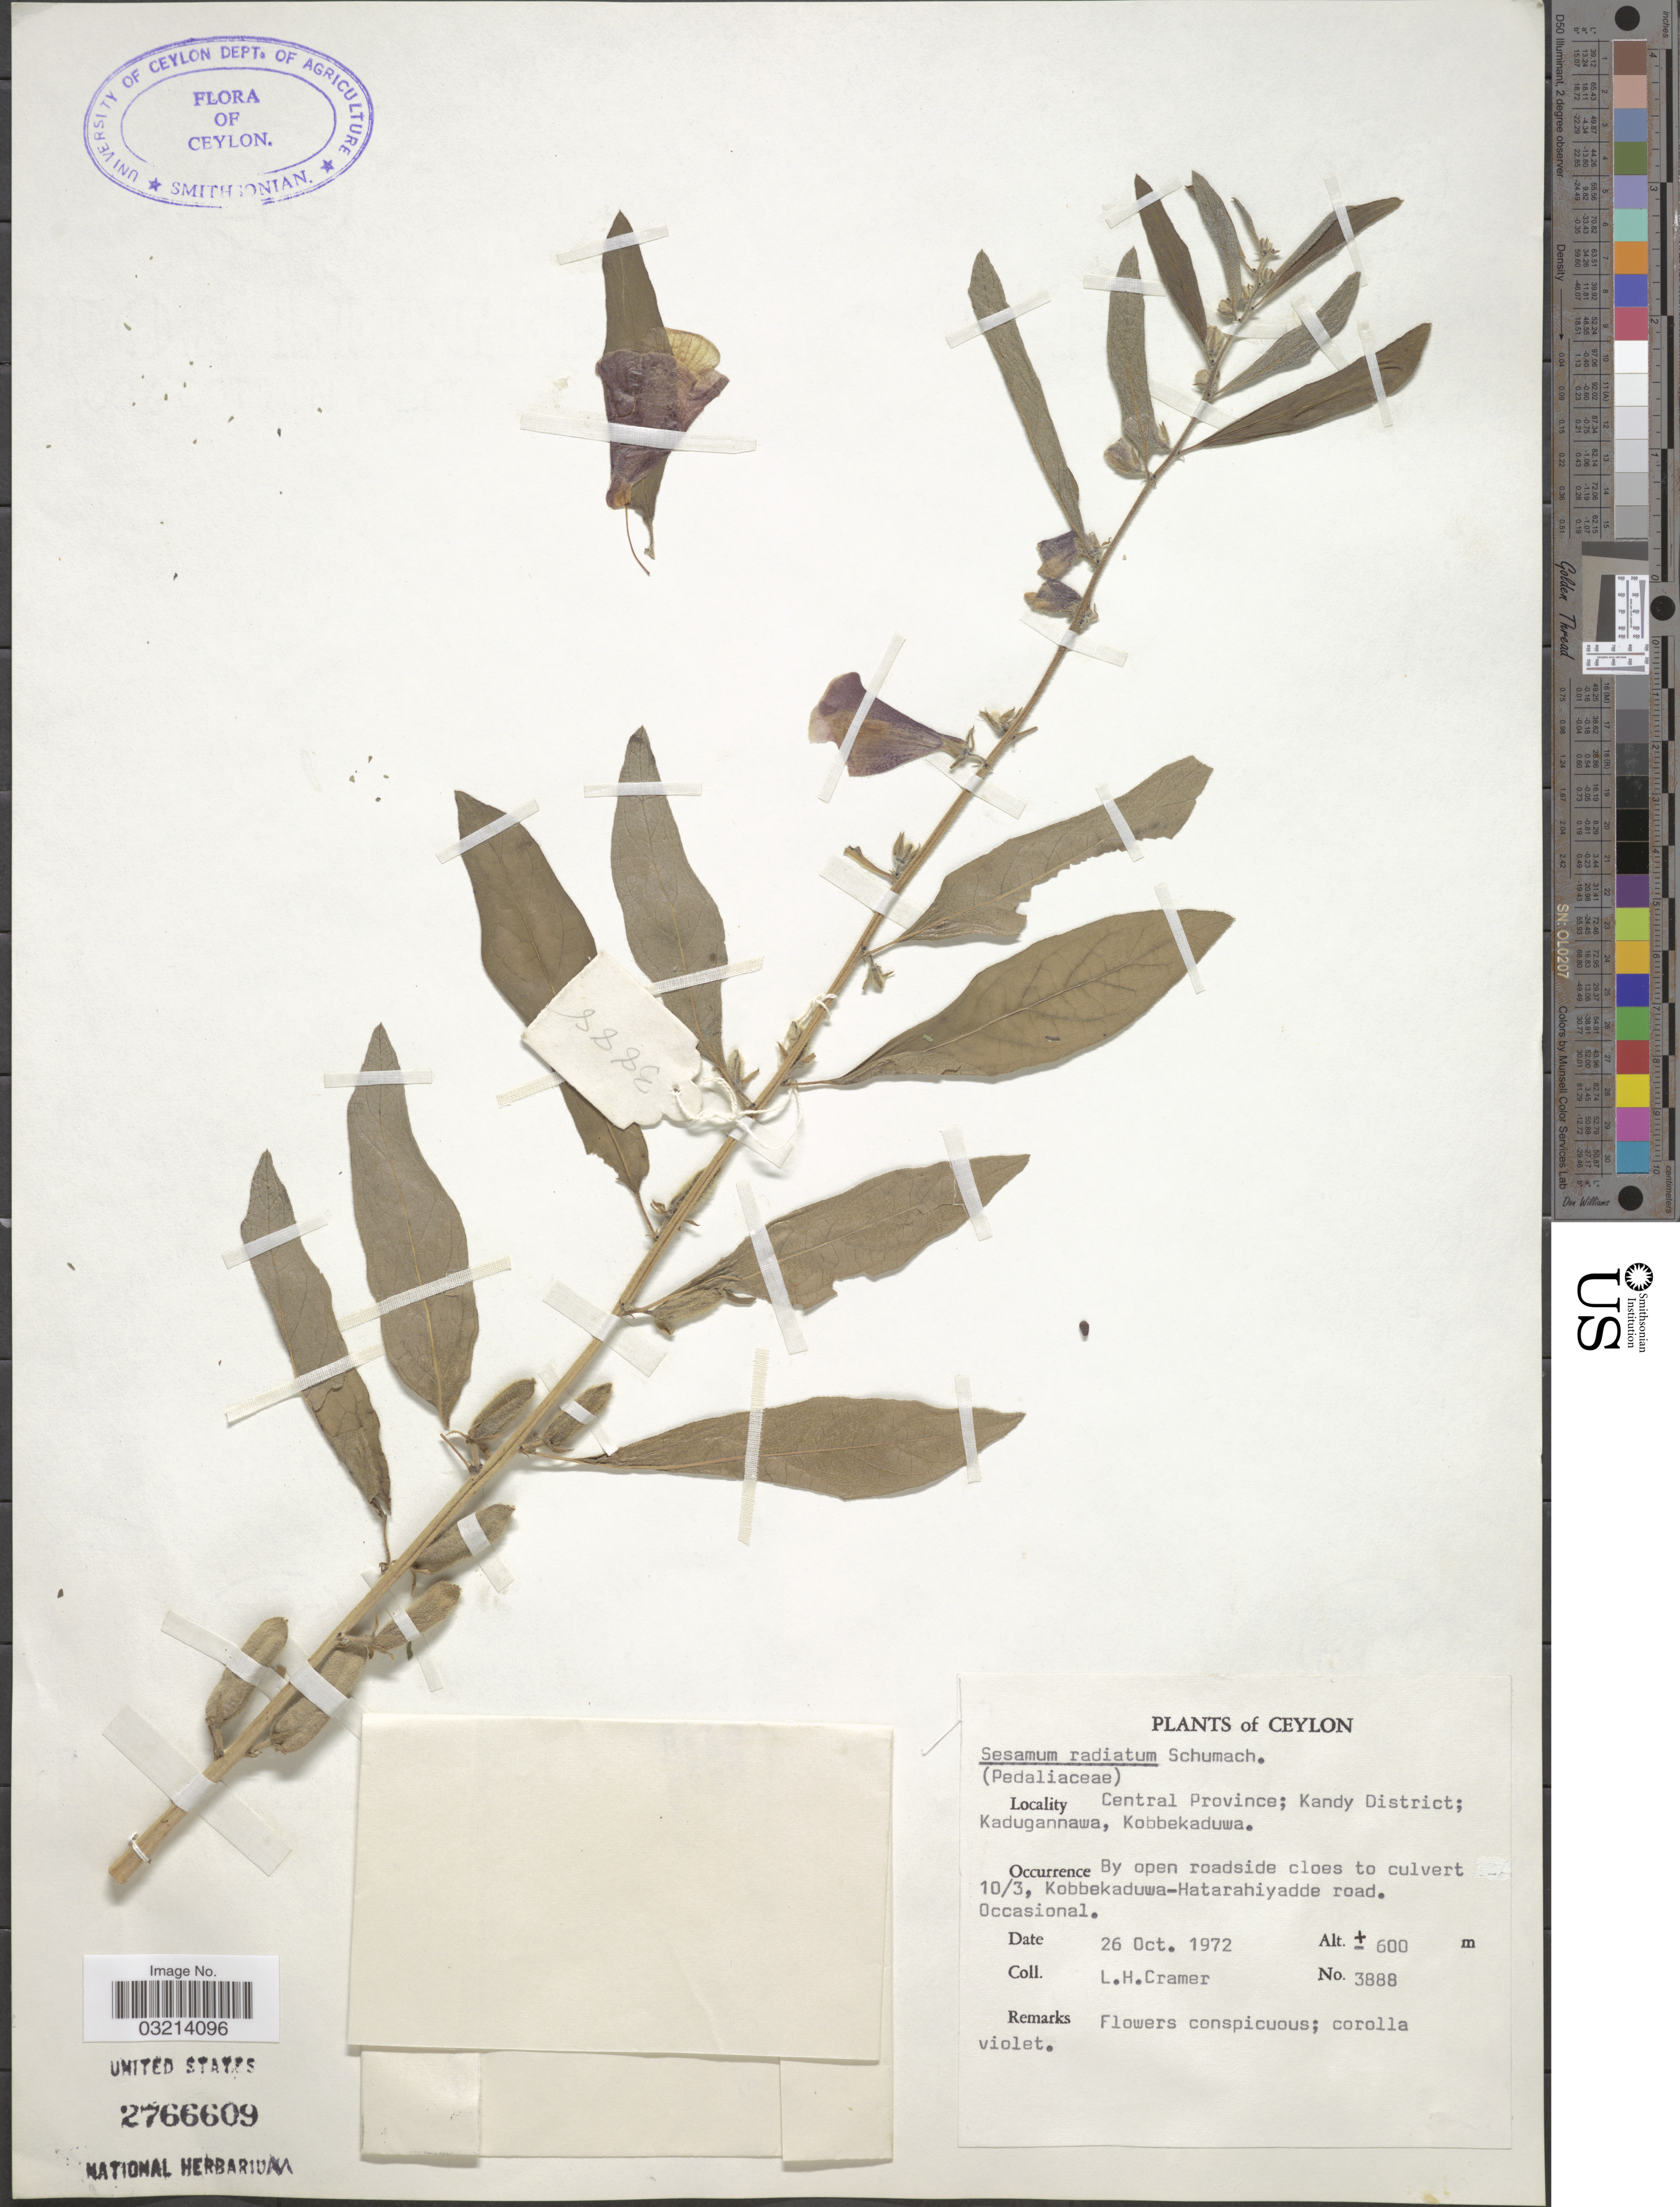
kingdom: Plantae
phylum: Tracheophyta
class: Magnoliopsida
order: Lamiales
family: Pedaliaceae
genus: Sesamum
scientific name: Sesamum radiatum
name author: Schum. & Thonn.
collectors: L. H. Cramer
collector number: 3888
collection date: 1972-10-26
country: Sri Lanka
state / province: Central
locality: Ceylon. Central Province; Kandy District; Kadugannawa, Kobbekaduwa. By open roadside cloes to culvert 10/3, Kobbekaduwa-Hatarahiyadde road.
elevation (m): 600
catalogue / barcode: US 2766609